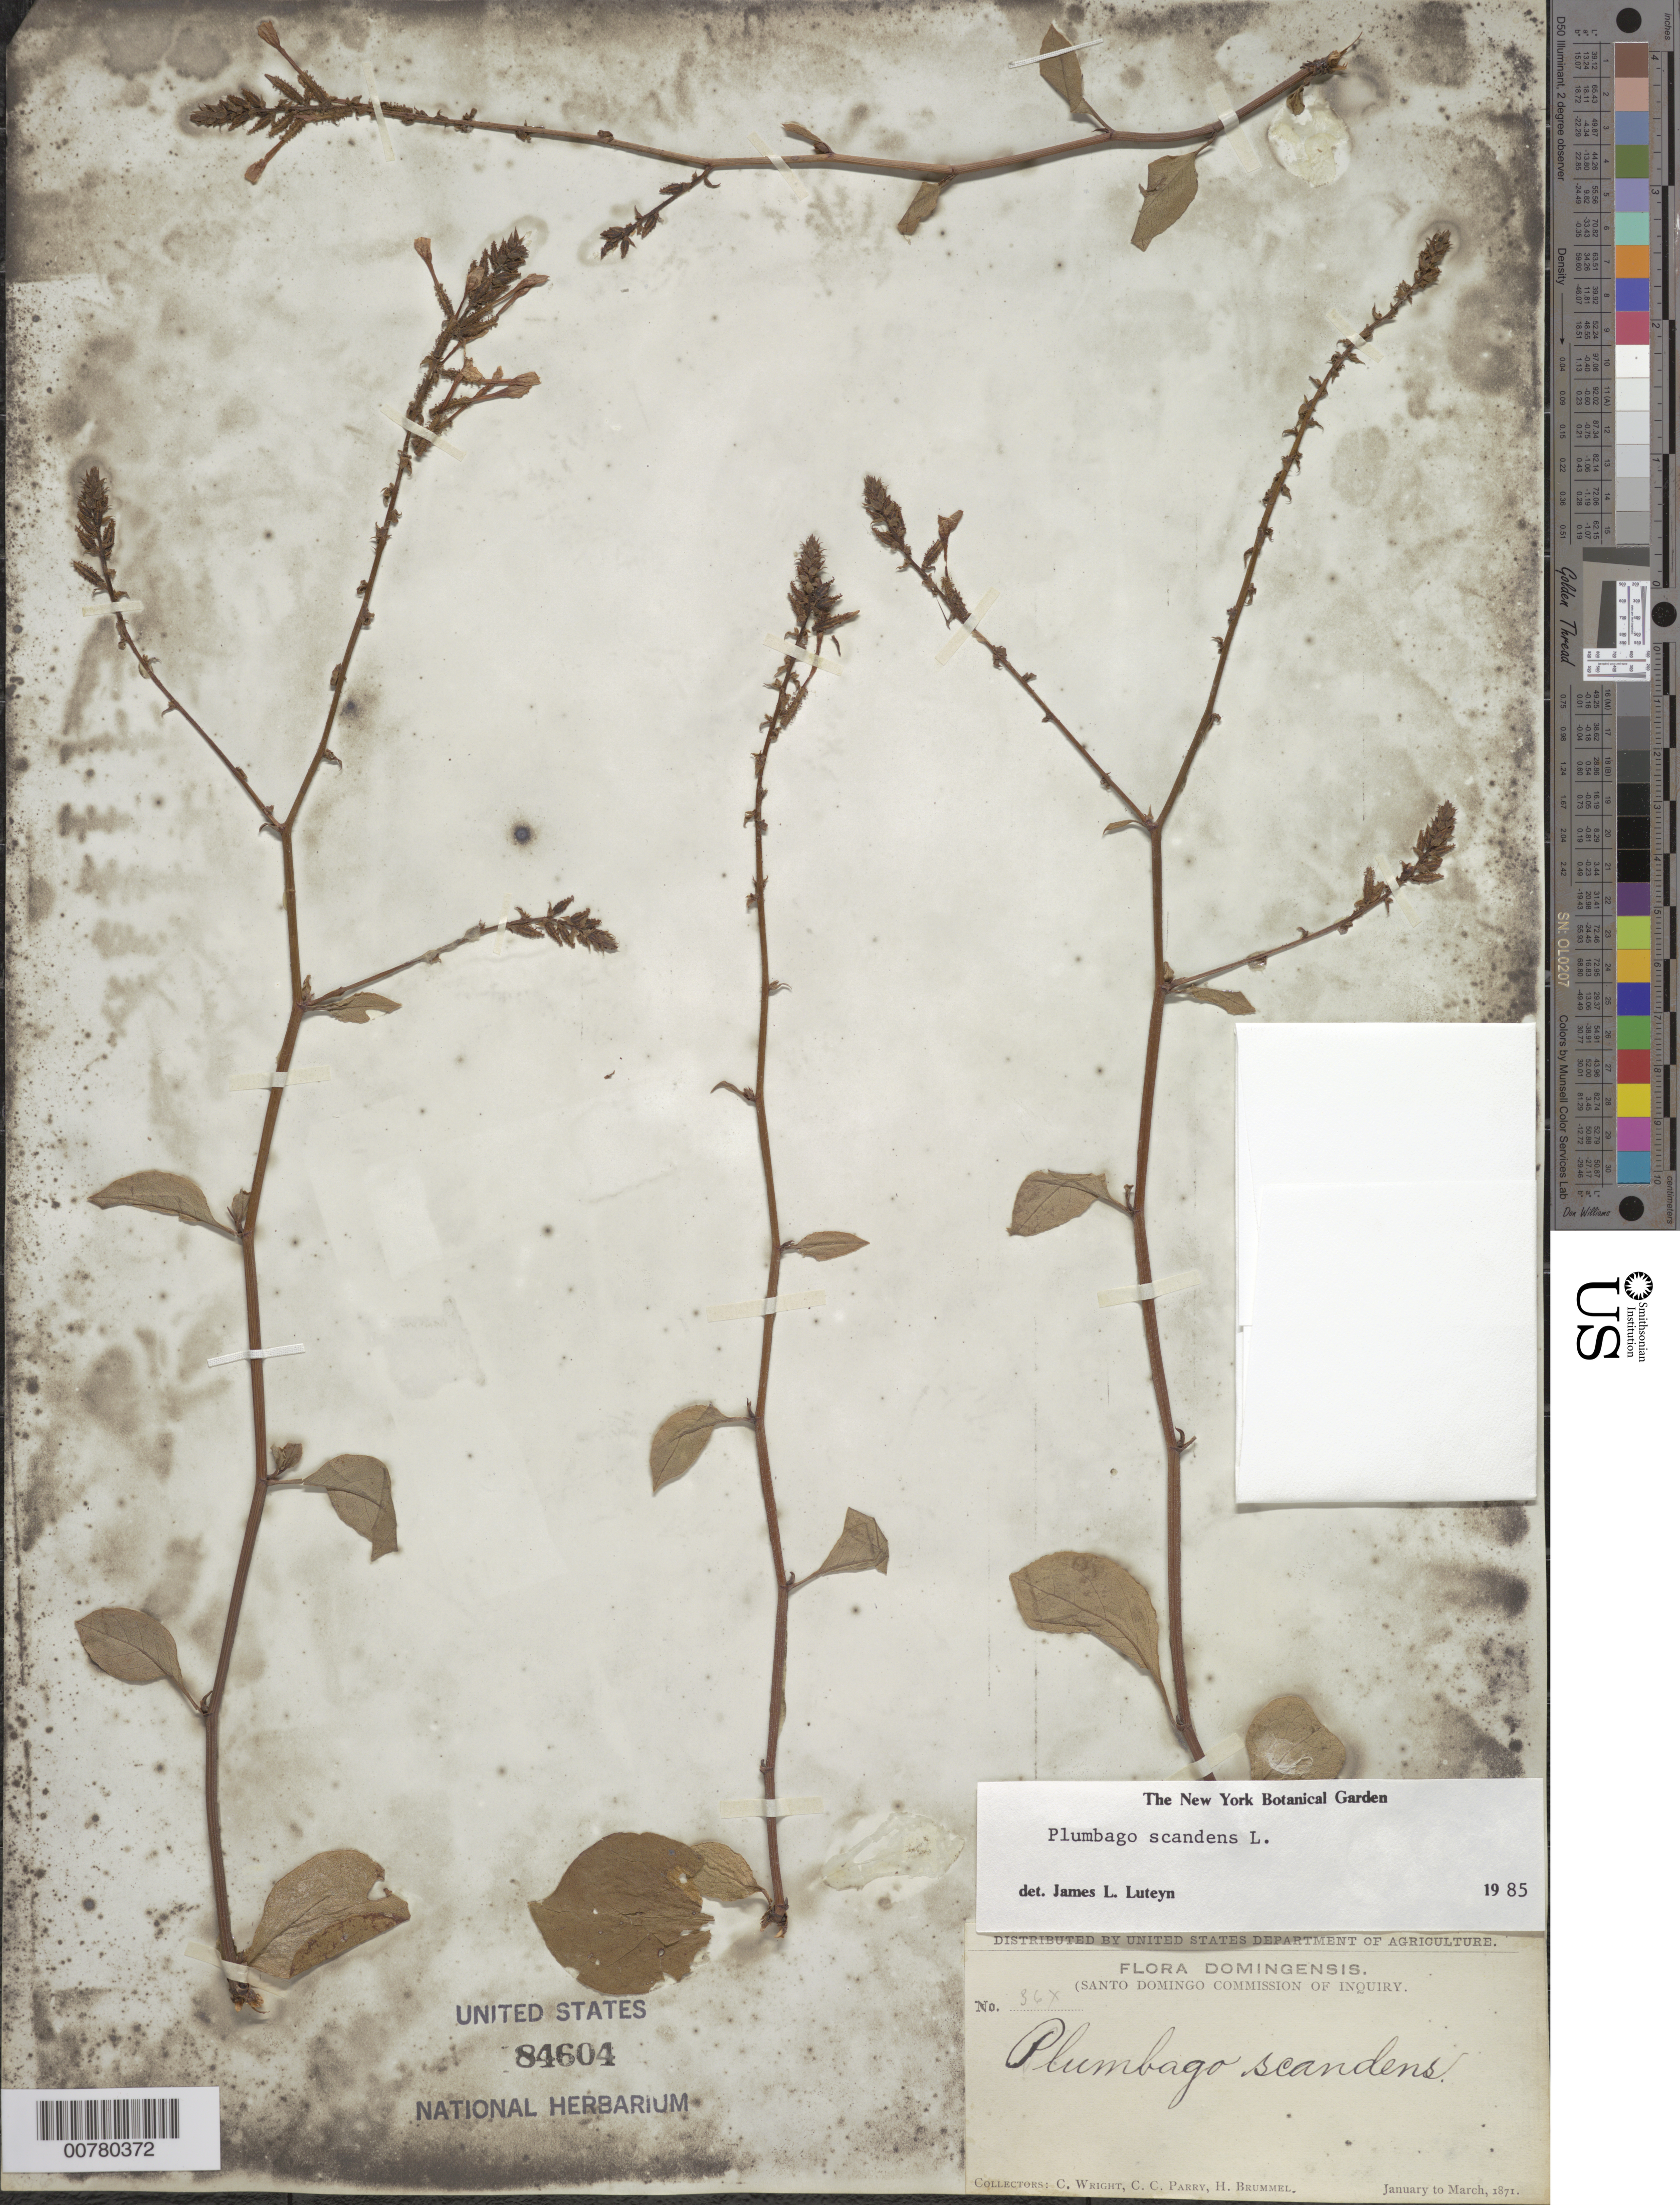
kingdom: Plantae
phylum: Tracheophyta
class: Magnoliopsida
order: Caryophyllales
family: Plumbaginaceae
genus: Plumbago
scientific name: Plumbago scandens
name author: L.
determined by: Luteyn, J. L.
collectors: C. Wright, C. C. Parry & H. Brummel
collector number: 36x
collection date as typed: Jan 1871 to -- Mar 1871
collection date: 1871-01/1871-03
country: Dominican Republic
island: Hispaniola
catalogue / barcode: US 84604